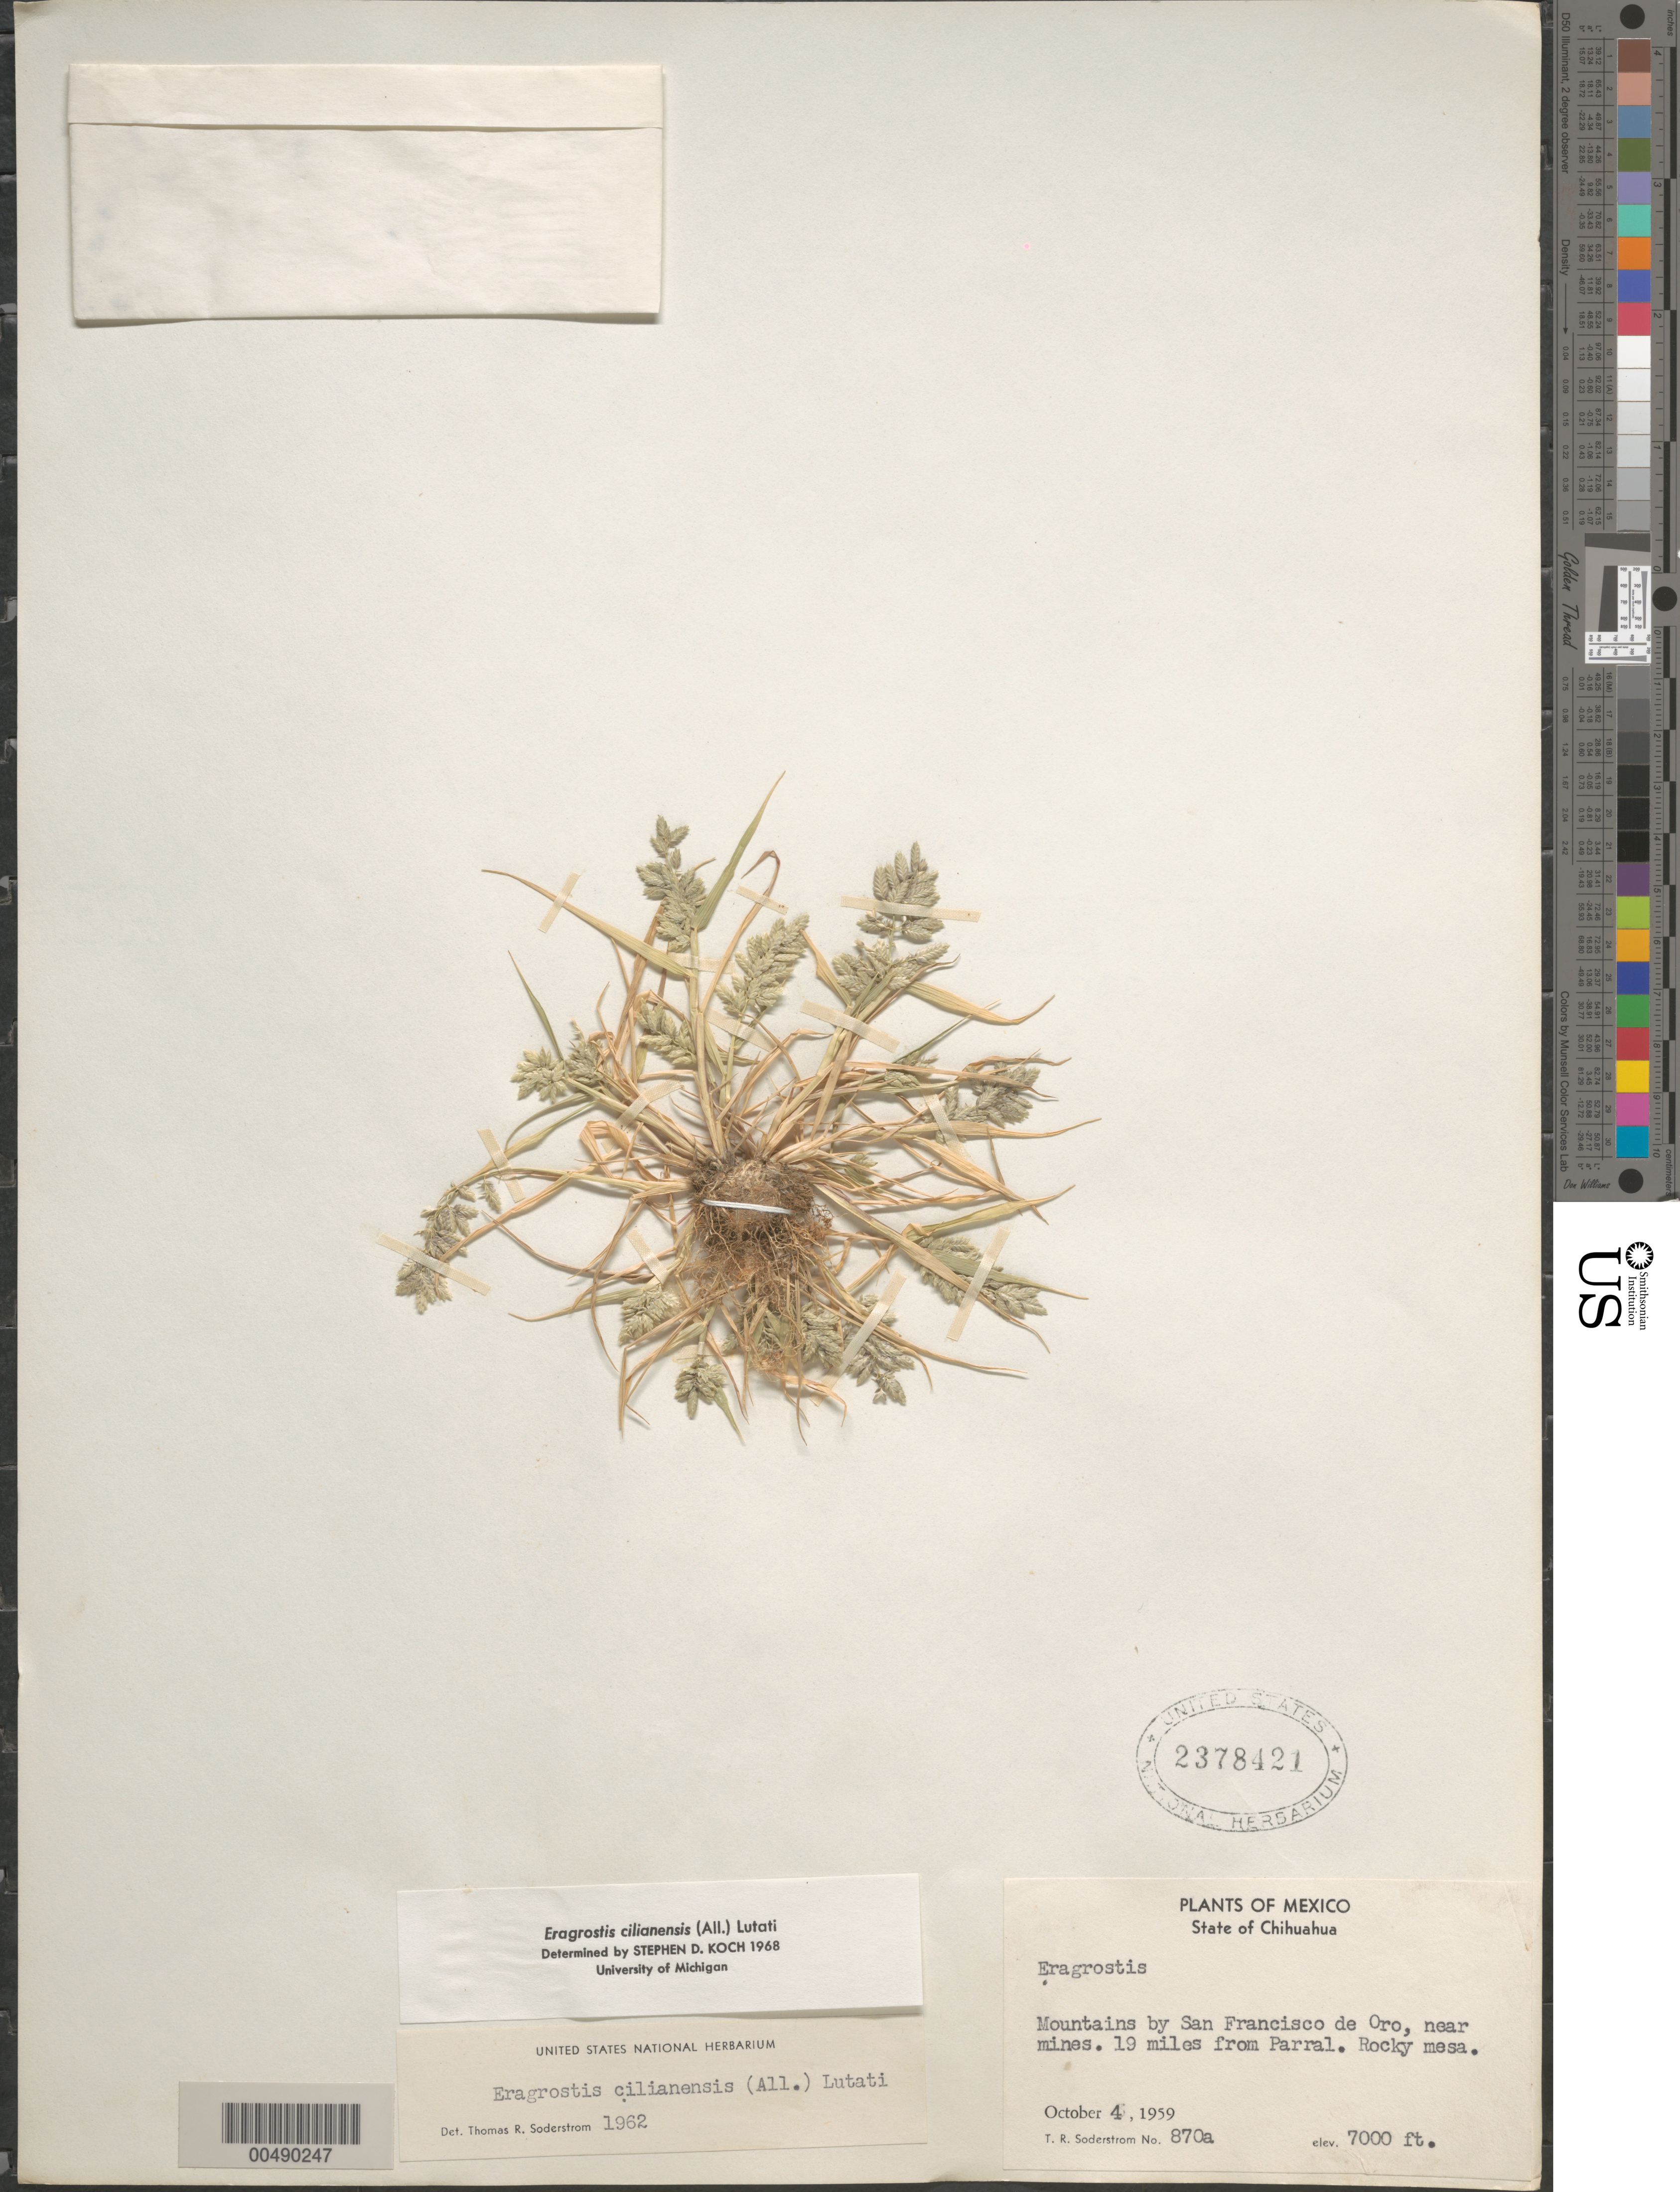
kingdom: Plantae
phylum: Tracheophyta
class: Liliopsida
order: Poales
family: Poaceae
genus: Eragrostis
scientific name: Eragrostis cilianensis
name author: (Bellardi) Vignolo ex Janch.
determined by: Koch, S. D.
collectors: T. R. Soderstrom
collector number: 870a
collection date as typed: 4 Oct 1959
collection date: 1959-10-04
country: Mexico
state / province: Chihuahua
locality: Mts by San Francisco de Oro, near mines, 19 mi from Parral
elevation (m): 2134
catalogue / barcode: US 2378421